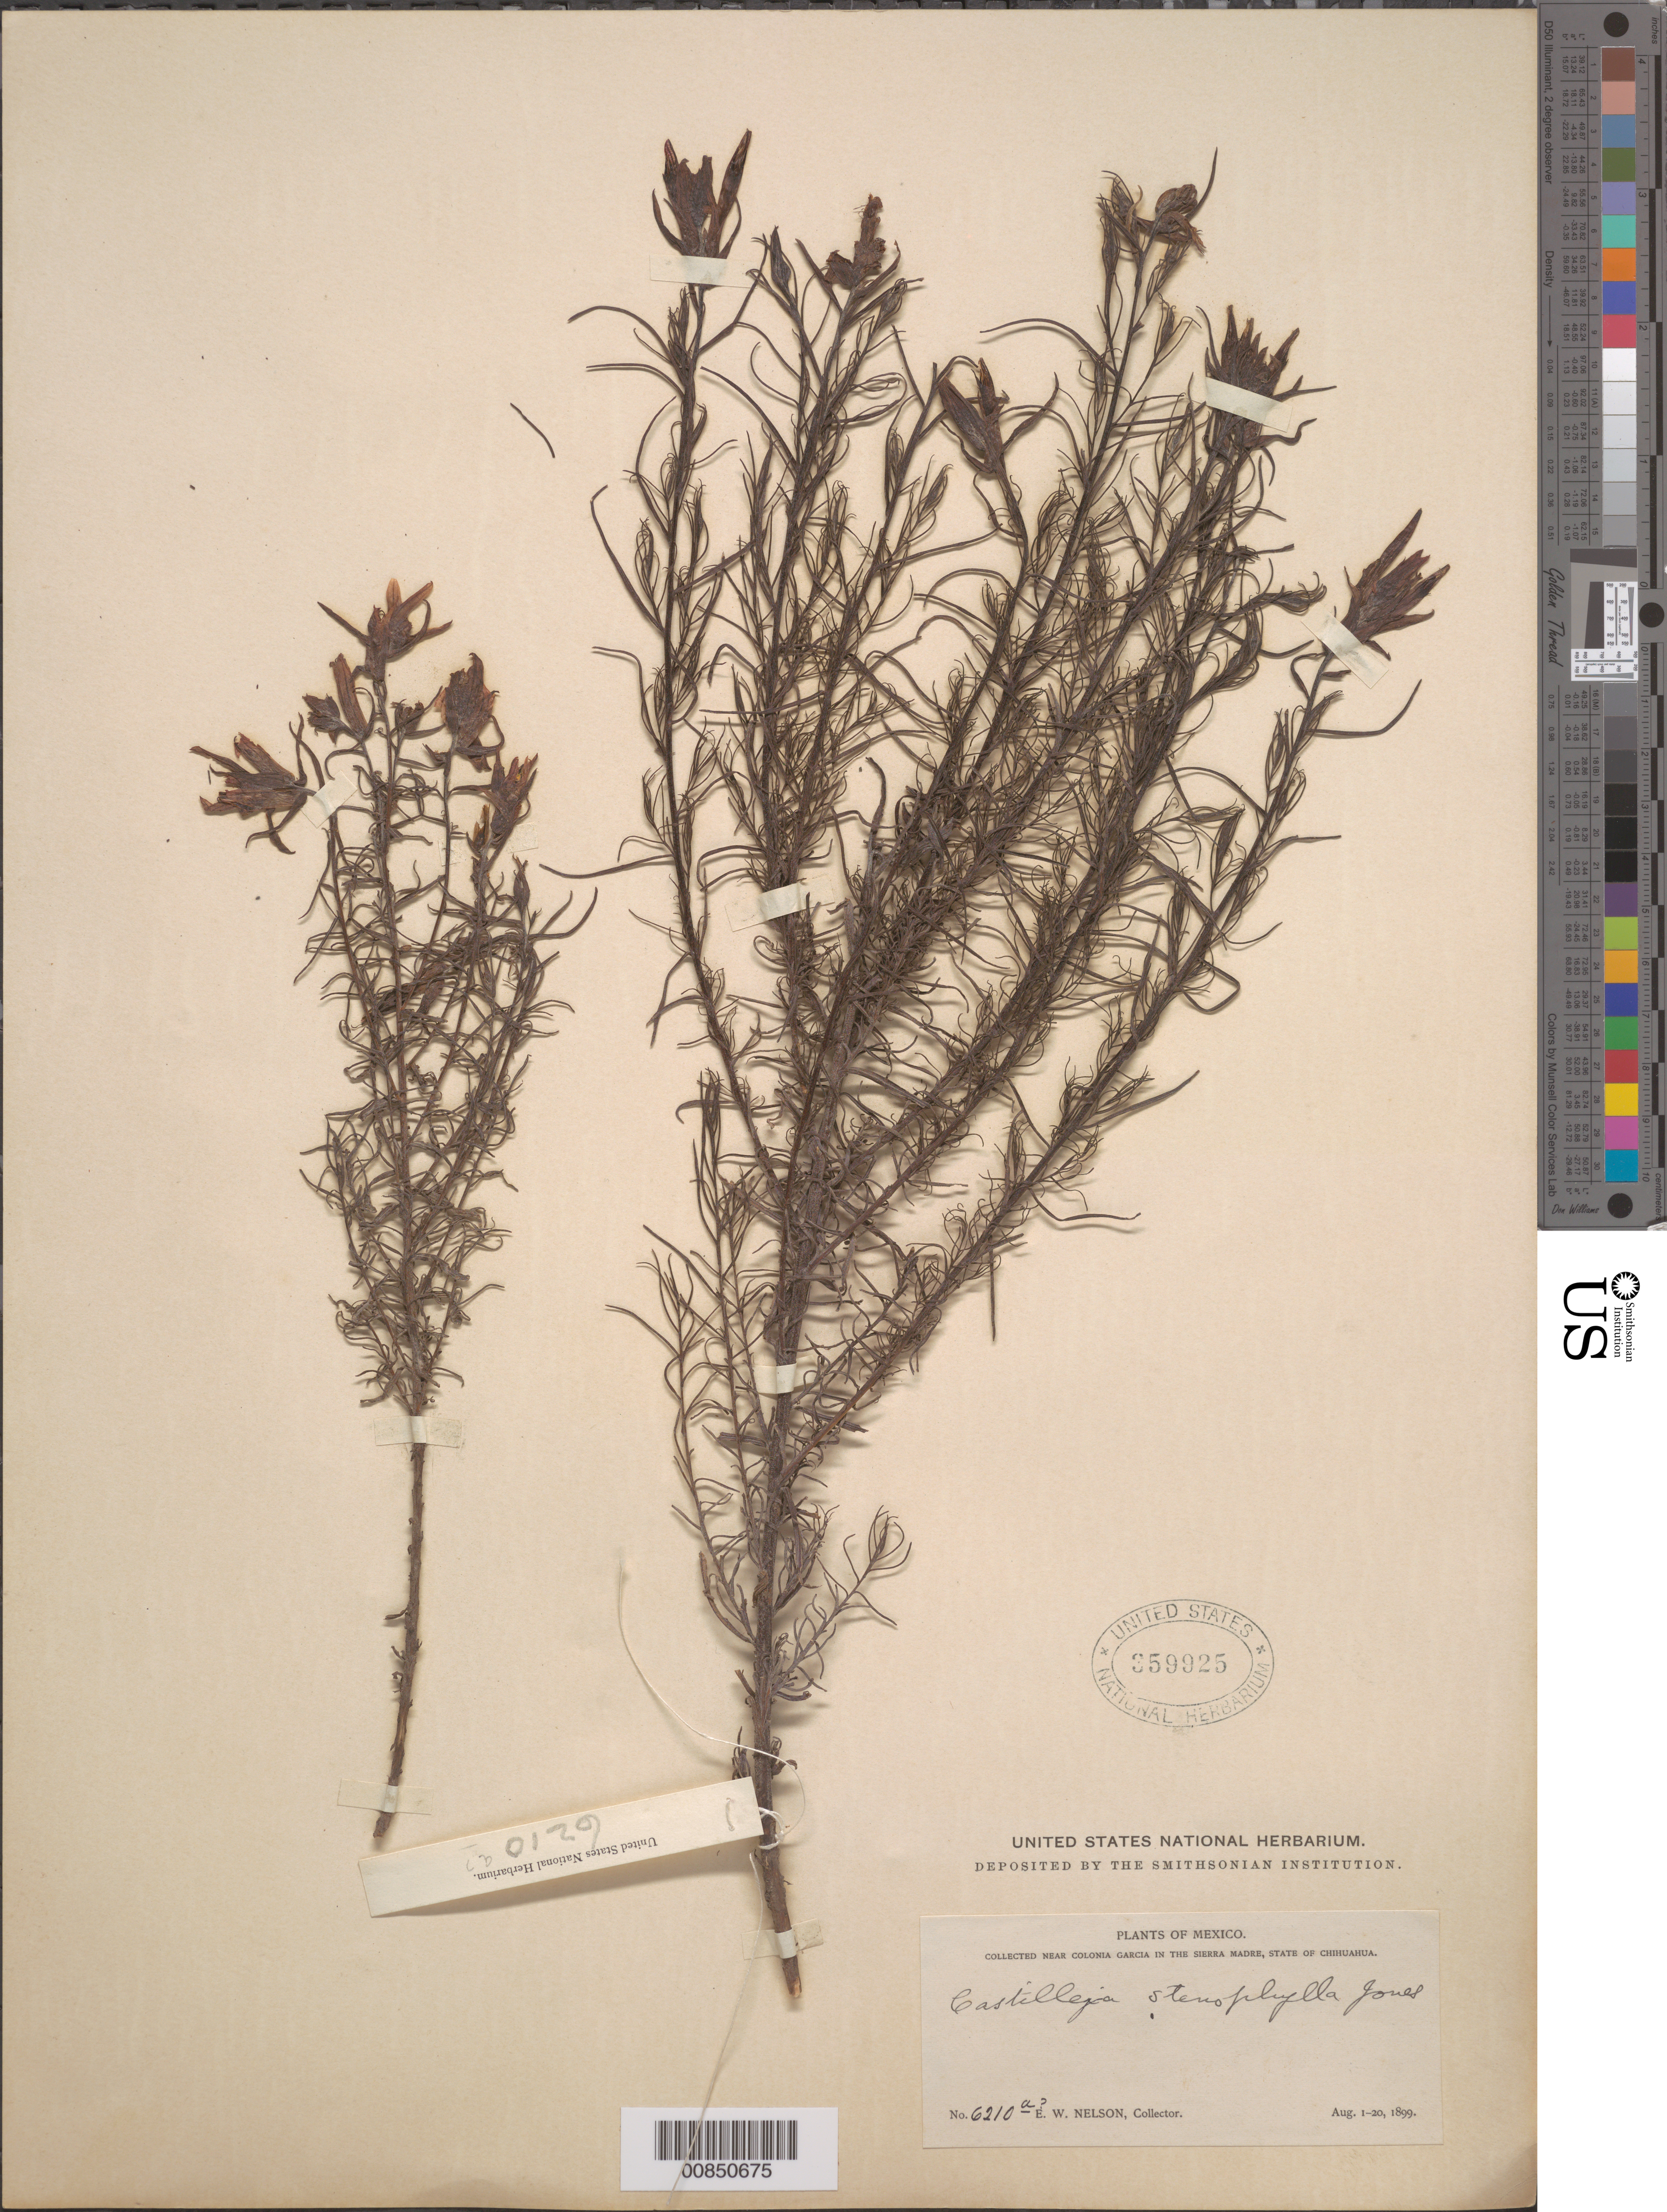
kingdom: Plantae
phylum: Tracheophyta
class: Magnoliopsida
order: Lamiales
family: Orobanchaceae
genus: Castilleja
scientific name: Castilleja stenophylla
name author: M.E. Jones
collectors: E. W. Nelson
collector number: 6210 a?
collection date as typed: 01 Aug 1899 to 20 Aug 1899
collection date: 1899-08-01/1899-08-20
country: Mexico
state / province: Chihuahua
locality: Near Colonia García in the Sierra Madre, Chihuahua.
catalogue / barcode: US 359925